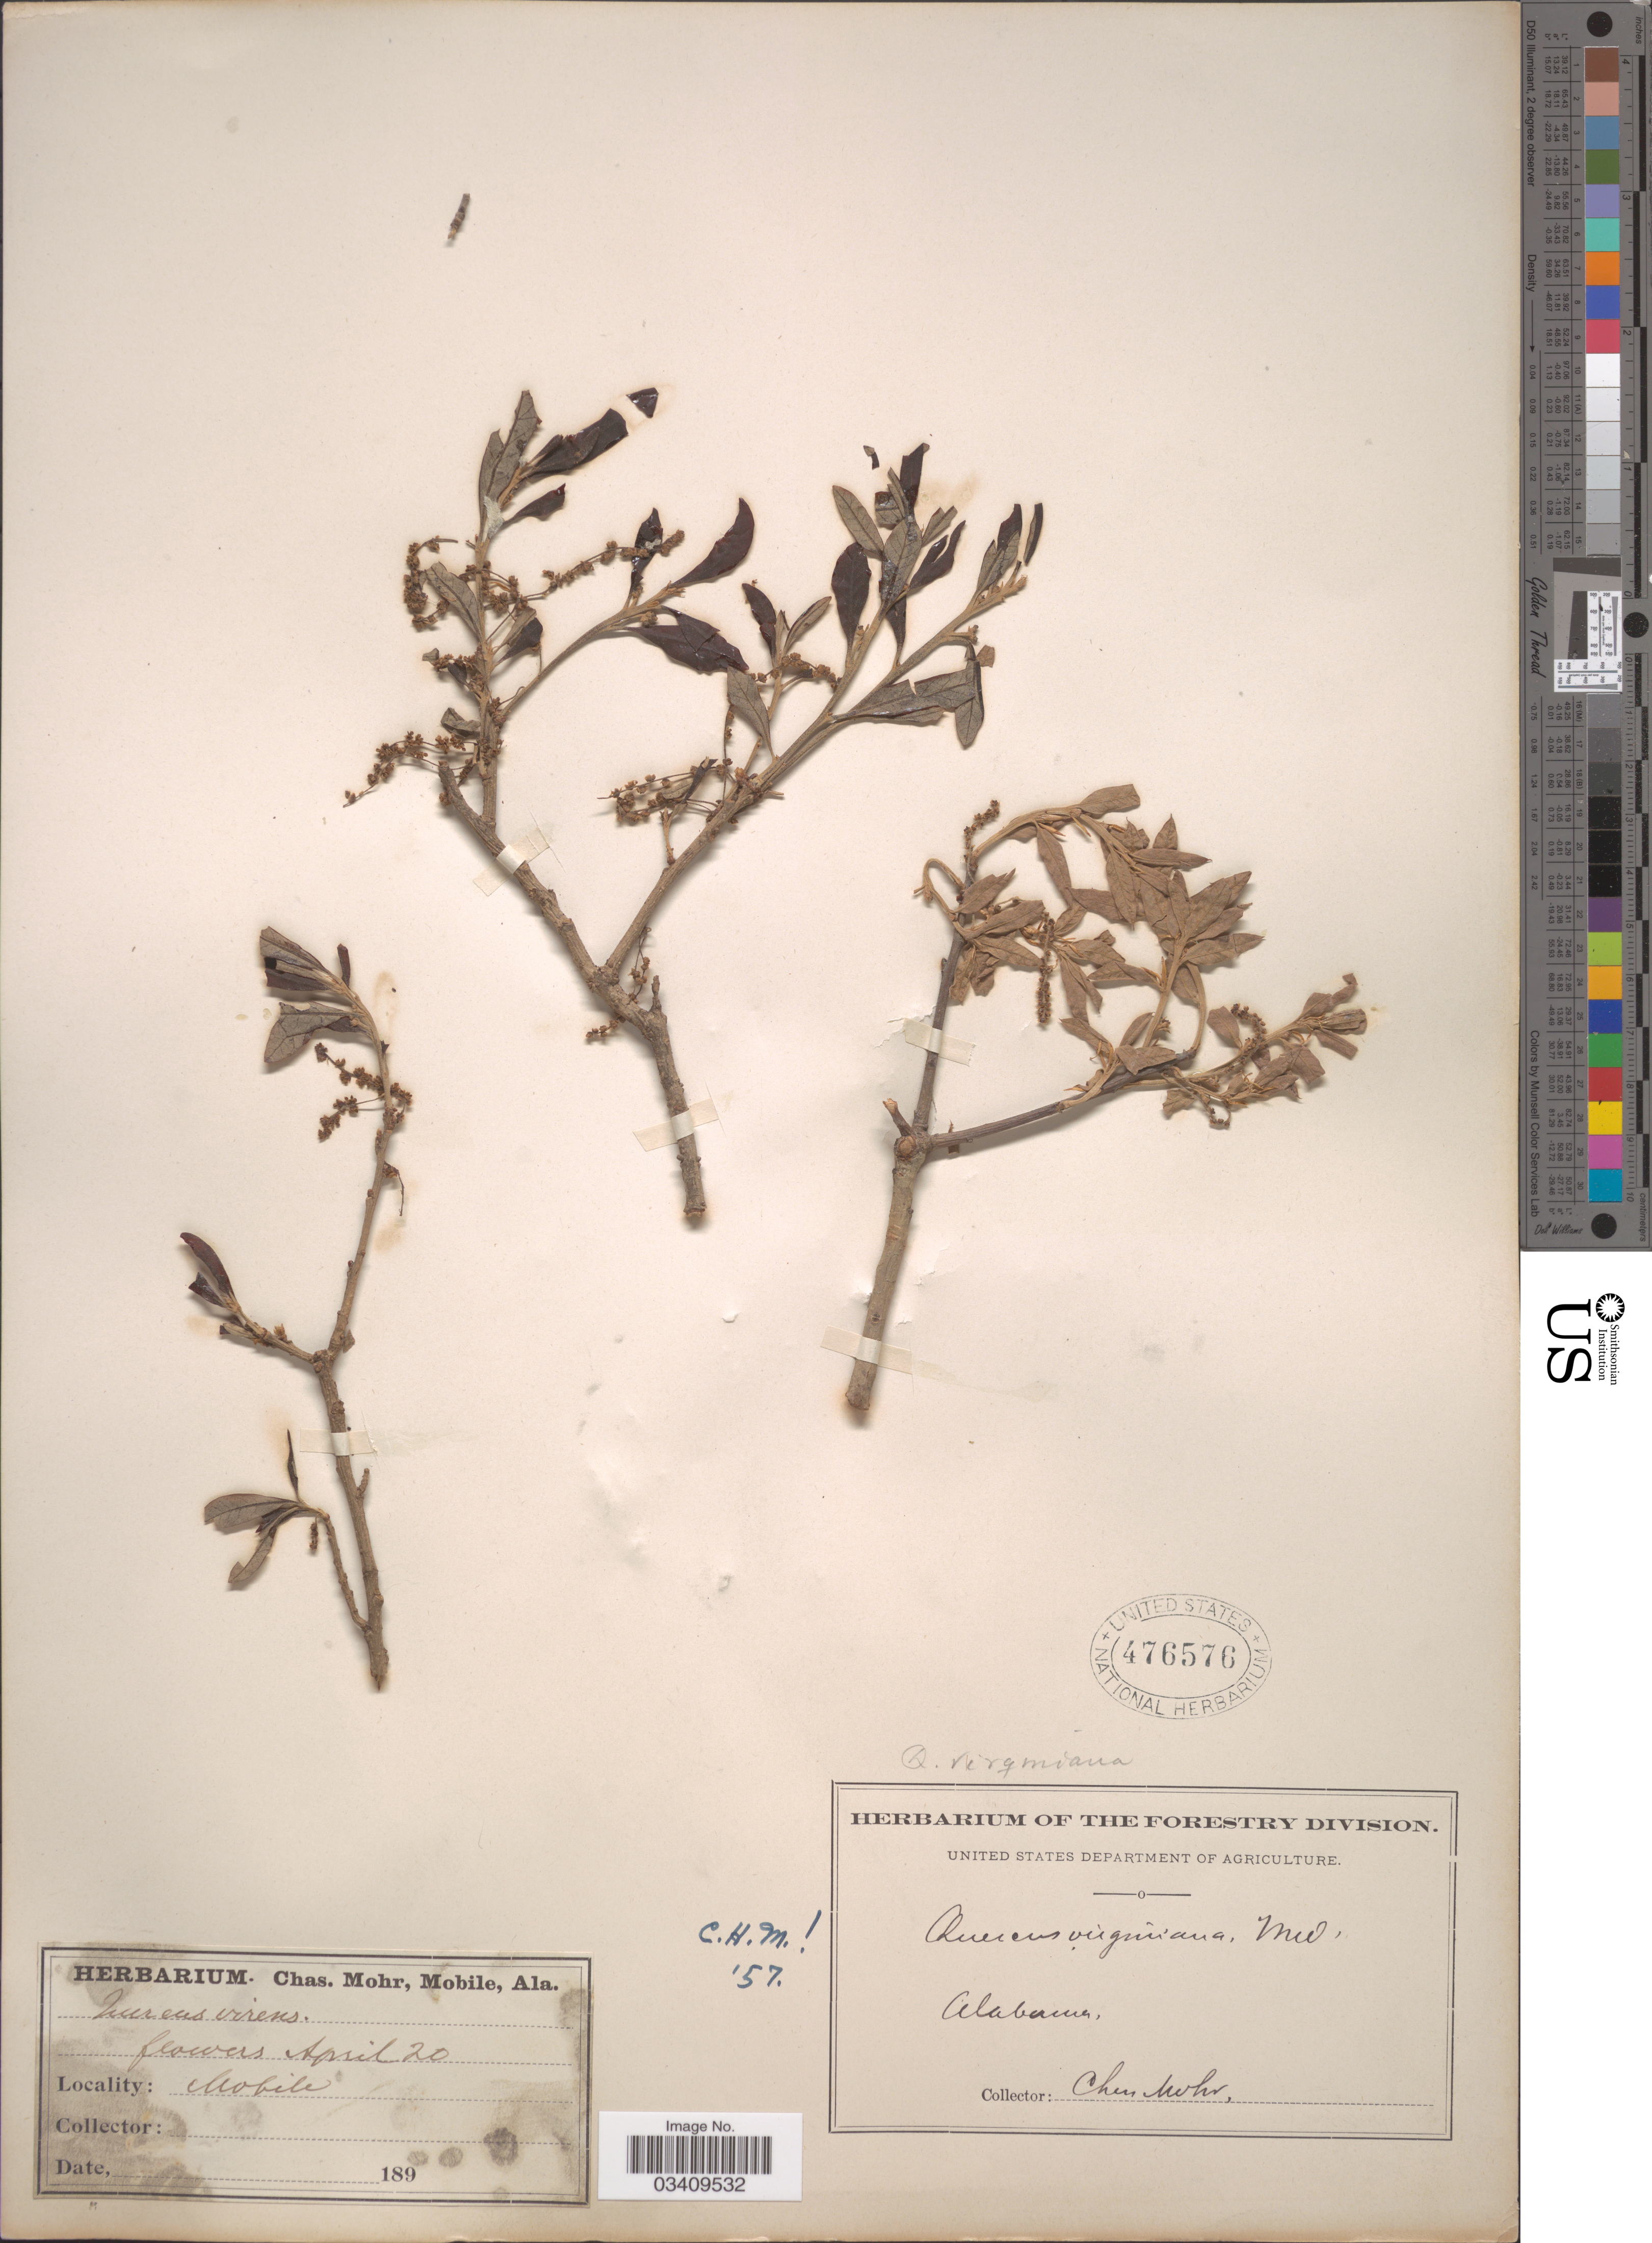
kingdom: Plantae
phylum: Tracheophyta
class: Magnoliopsida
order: Fagales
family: Fagaceae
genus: Quercus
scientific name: Quercus virginiana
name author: Mill.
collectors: Mohr, C. T. (herbarium)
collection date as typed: April 20 189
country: United States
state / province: Alabama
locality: Mobile.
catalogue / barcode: US 476576